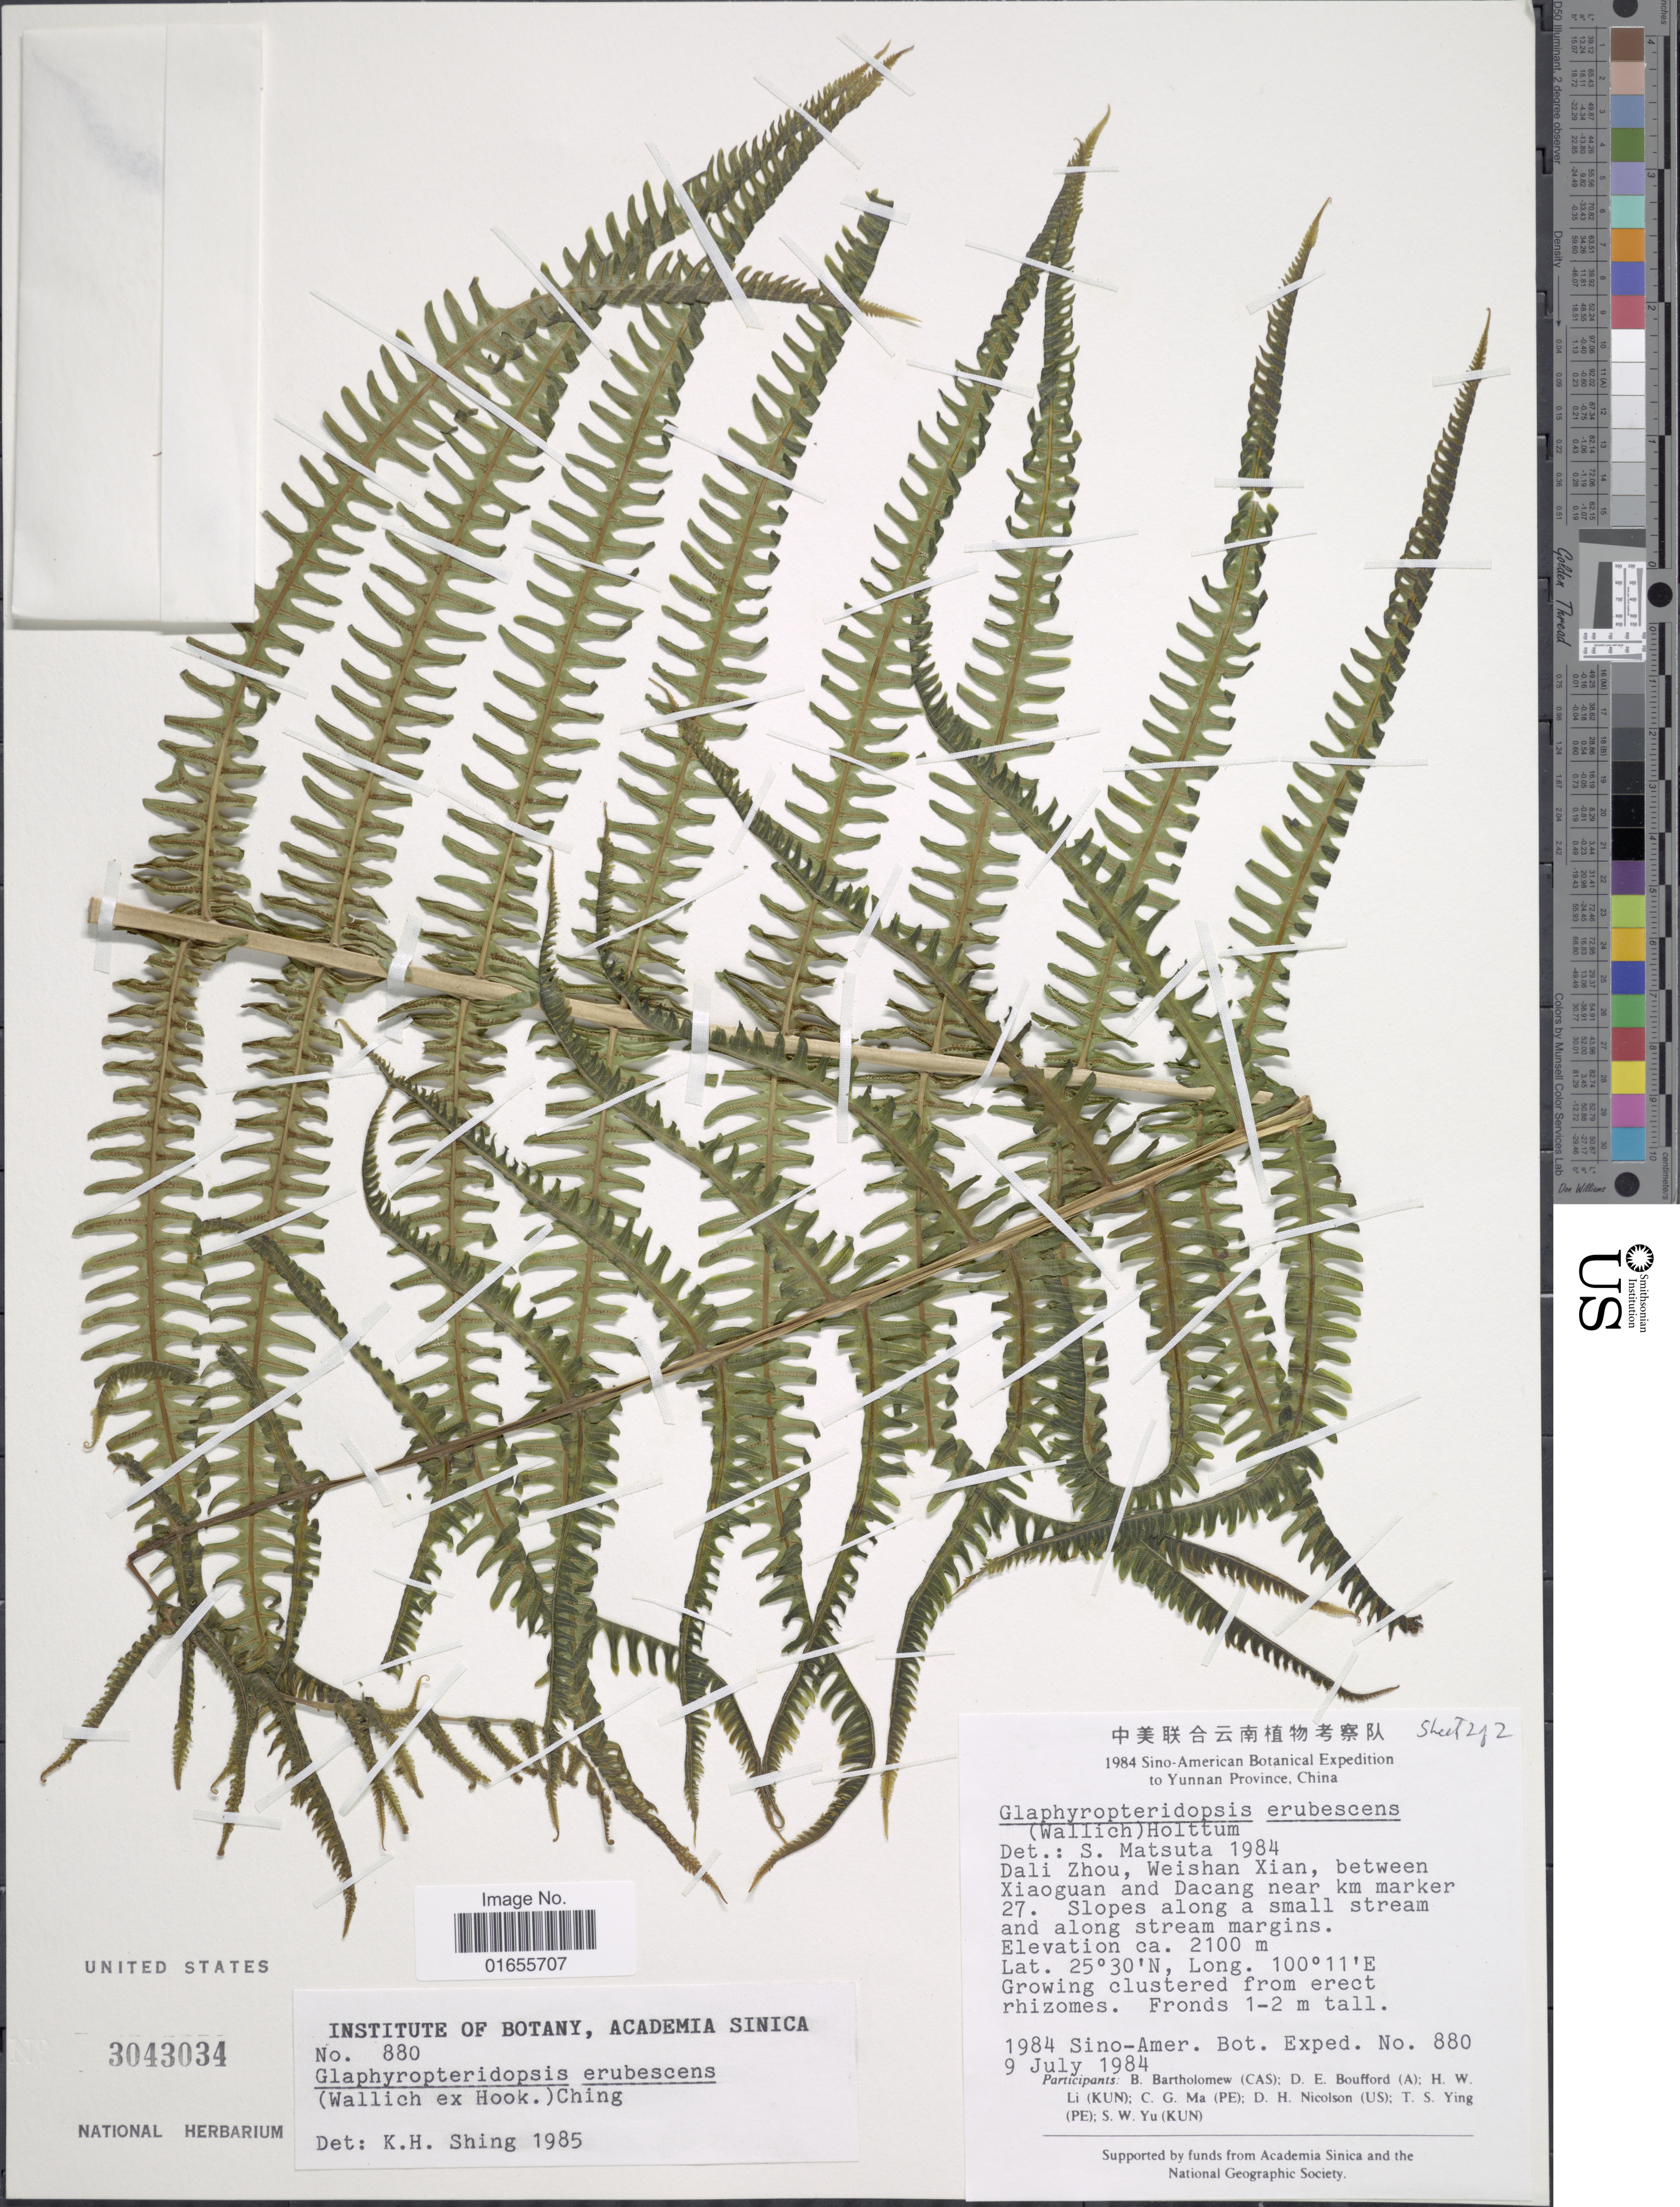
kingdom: Plantae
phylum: Tracheophyta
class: Polypodiopsida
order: Polypodiales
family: Thelypteridaceae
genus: Glaphyropteridopsis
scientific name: Glaphyropteridopsis erubescens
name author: (Wall. ex Hook.) Ching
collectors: Sino-Amer. Bot. Exped. 1984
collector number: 880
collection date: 1984-07-09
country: China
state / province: Yunnan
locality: Dali Zhou, Weishan Xian, between Xiaoguan and Dacang near km marker 27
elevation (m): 2100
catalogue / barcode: US 3043034